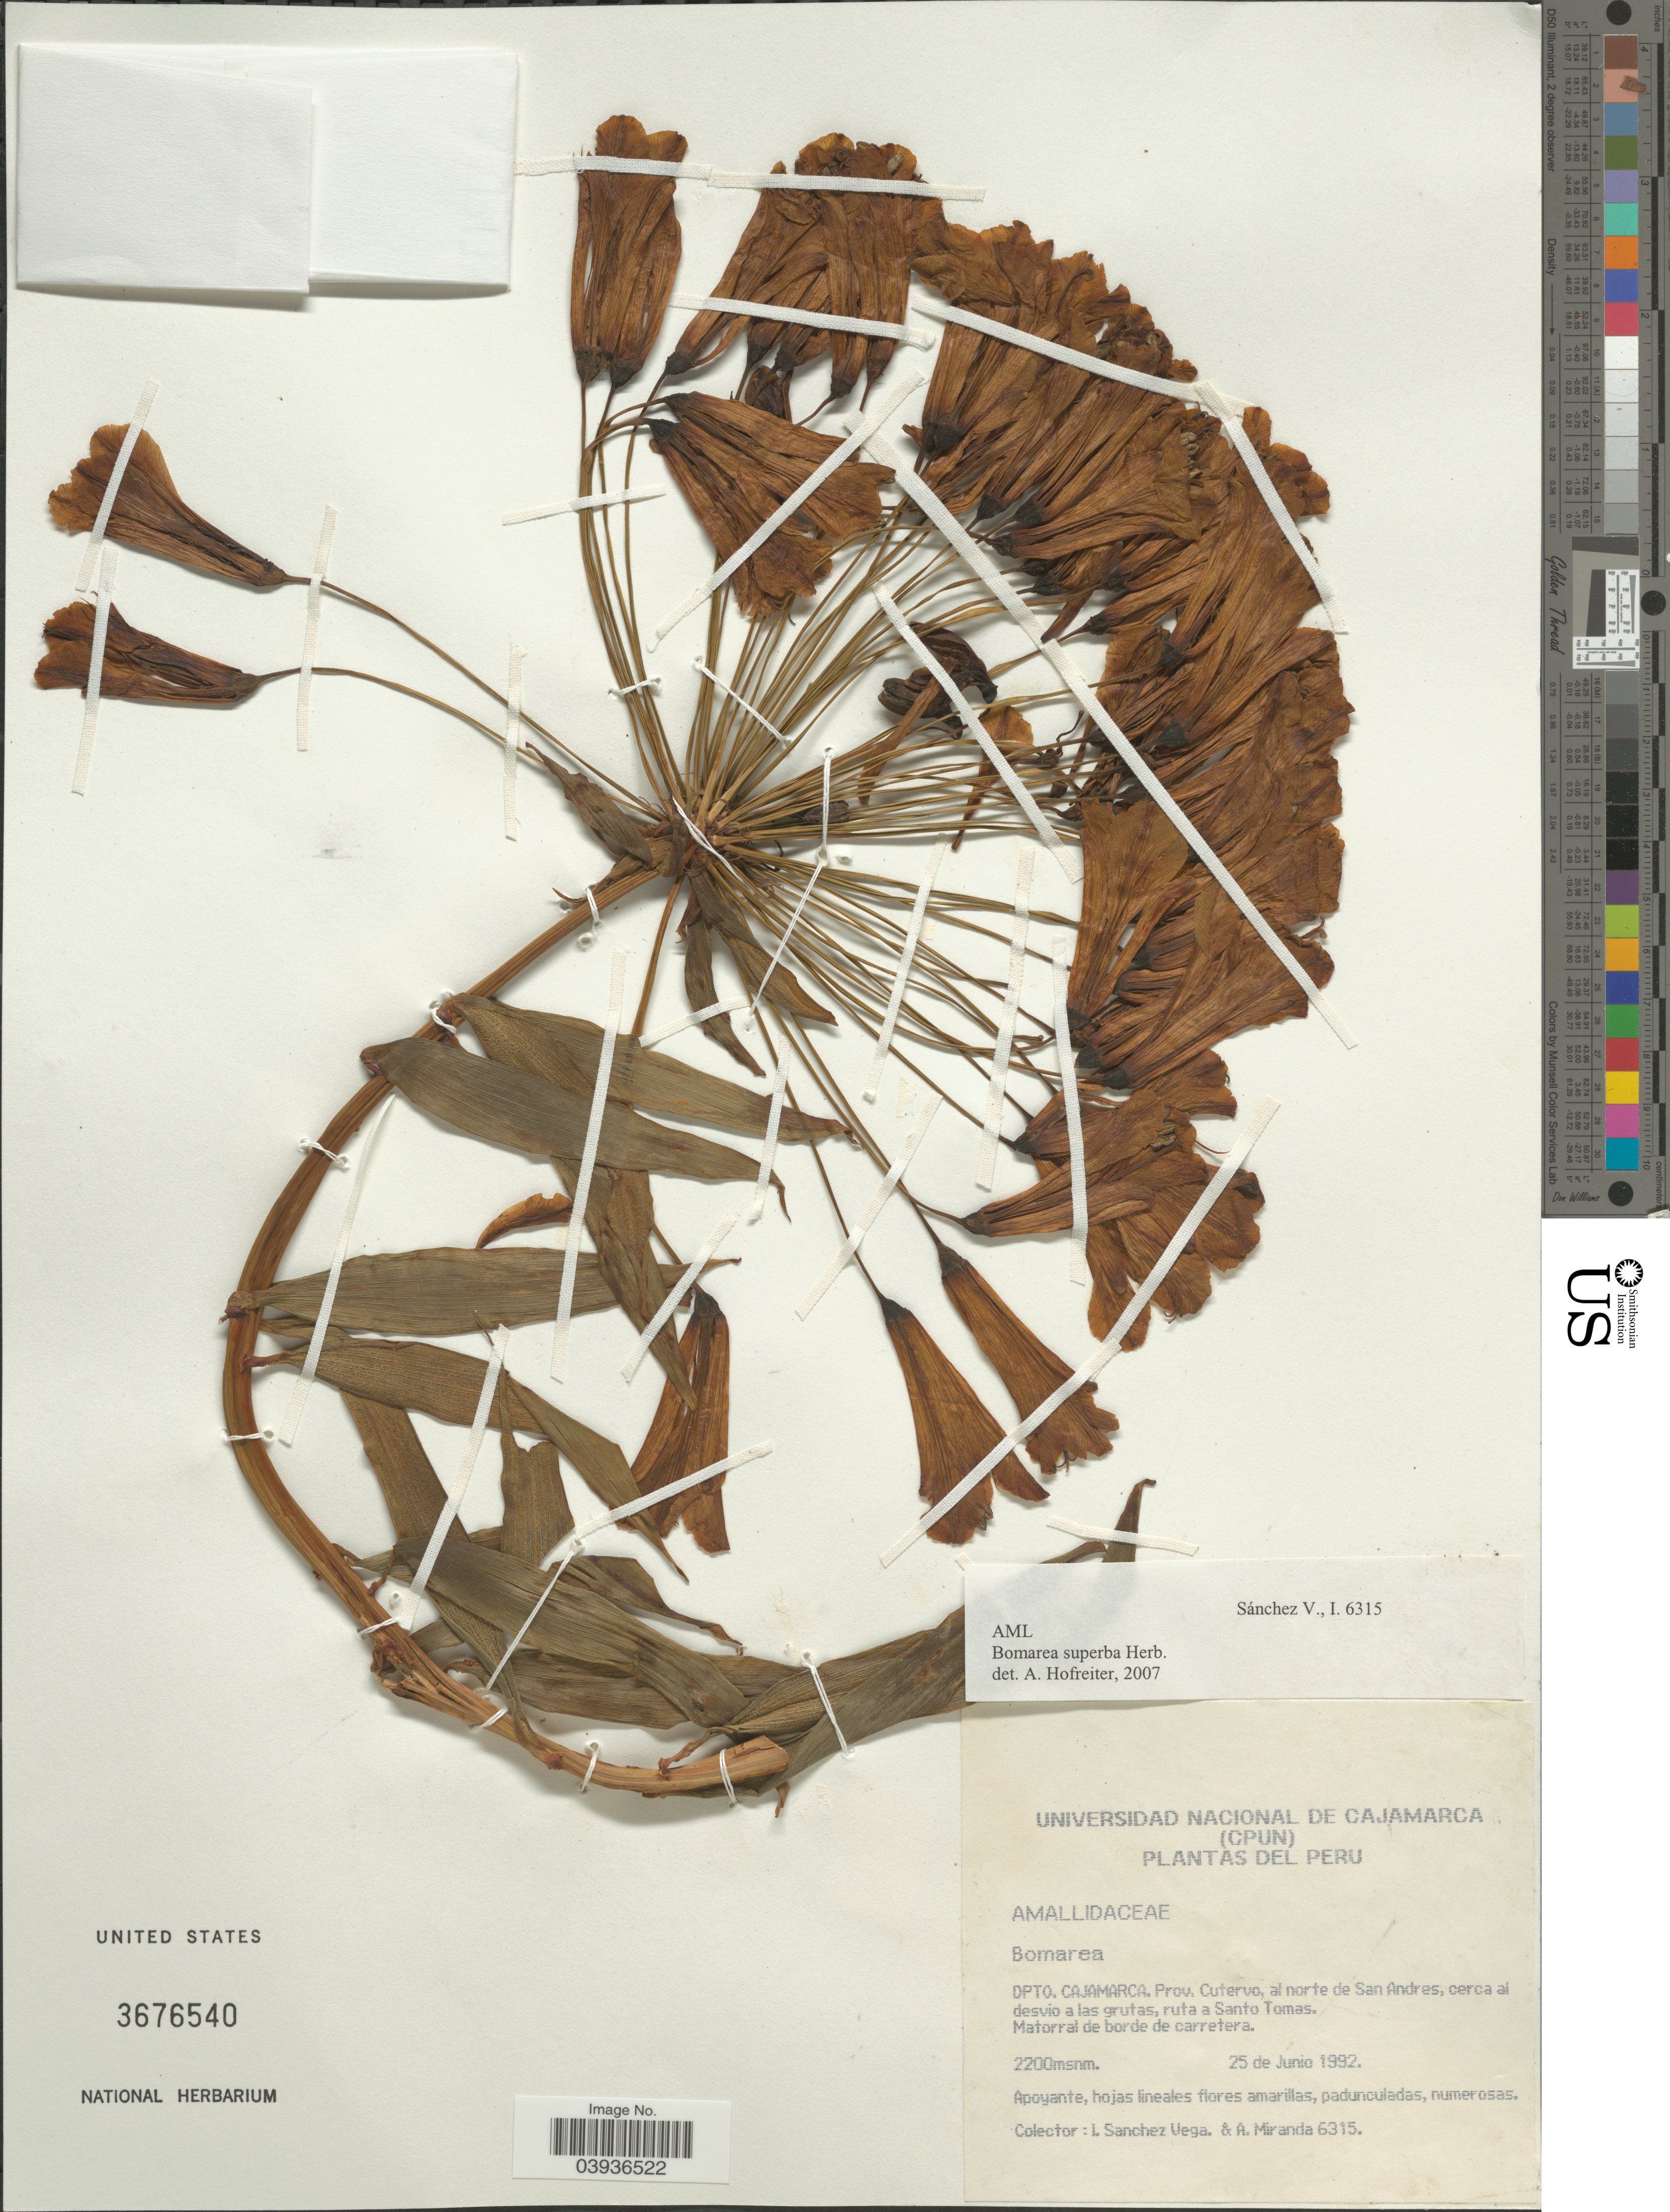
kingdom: Plantae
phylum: Tracheophyta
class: Liliopsida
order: Liliales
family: Alstroemeriaceae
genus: Bomarea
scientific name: Bomarea superba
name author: Herbert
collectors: I. Sánchez Vega & A. Miranda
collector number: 6315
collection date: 1992-06-25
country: Peru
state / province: Cajamarca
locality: Dpto. Cajamarca, Prov. Cutervo, al norte de San Andres, cerca al desvio a las grutas, ruta a Santo Tomas.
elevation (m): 2200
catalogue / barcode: US 3676540